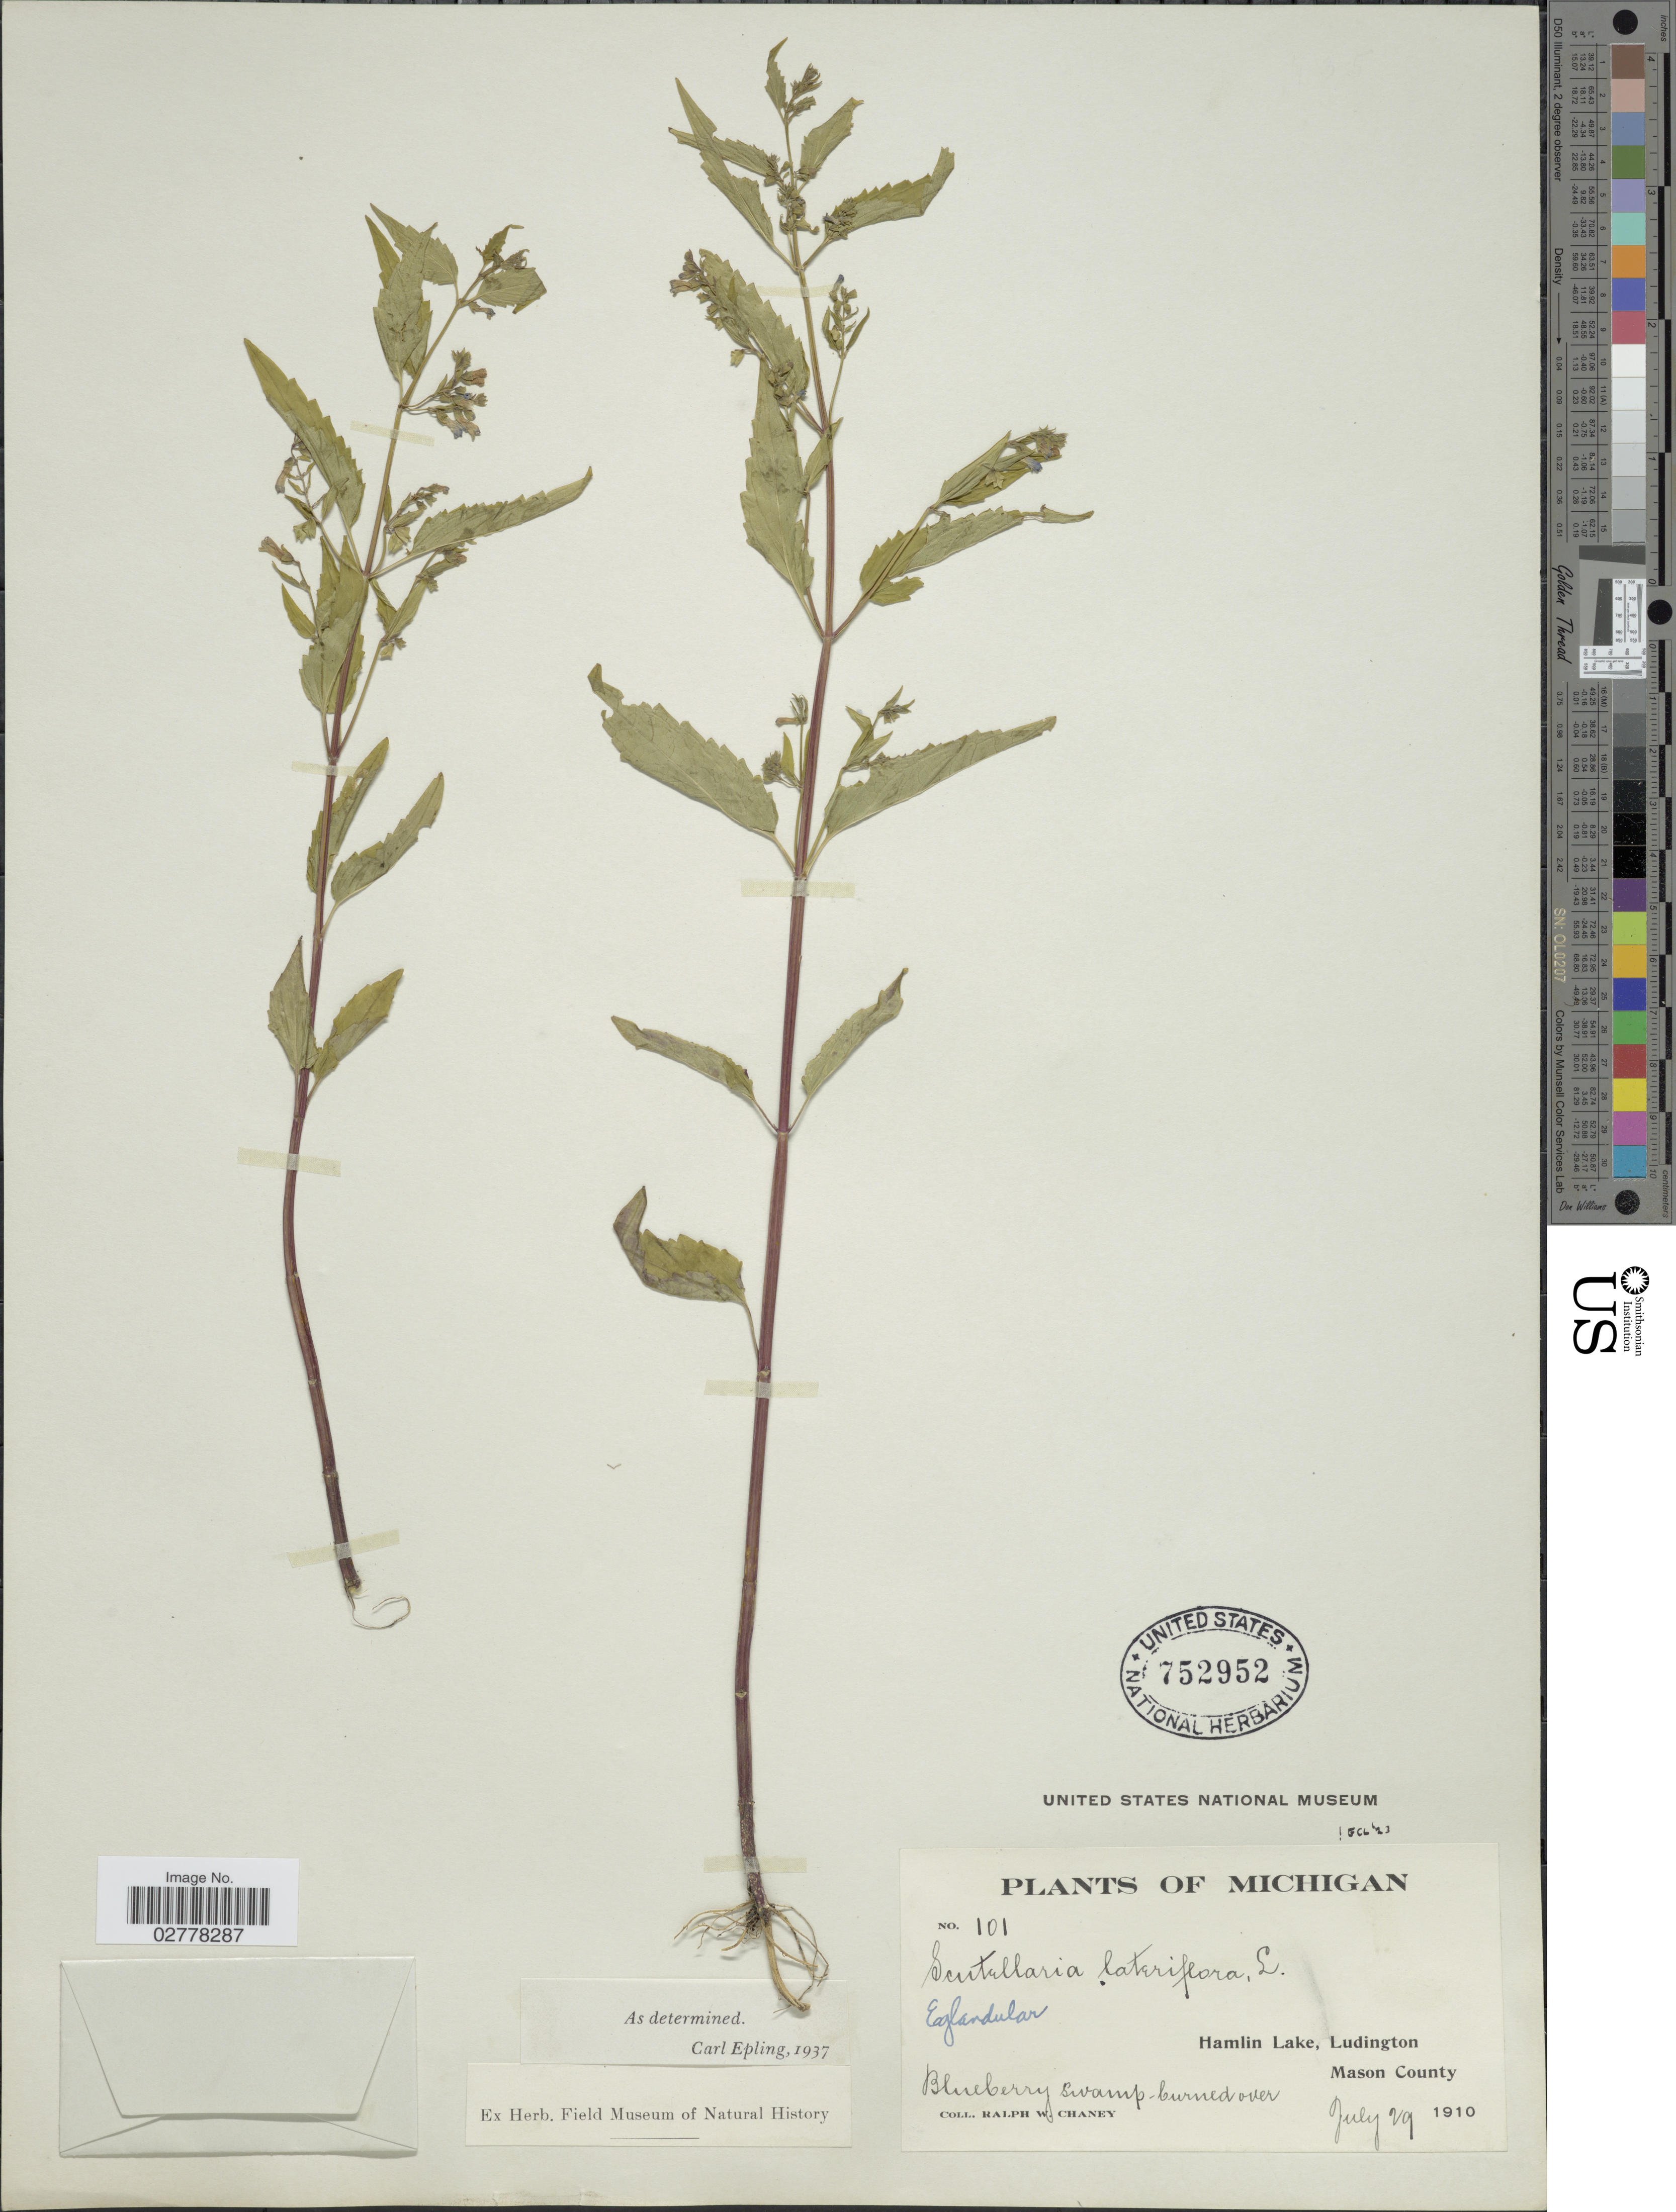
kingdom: Plantae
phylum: Tracheophyta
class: Magnoliopsida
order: Lamiales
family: Lamiaceae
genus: Scutellaria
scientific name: Scutellaria lateriflora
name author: L.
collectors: R. Chaney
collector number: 101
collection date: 1910-07-29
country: United States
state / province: Michigan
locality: Hamlin Lake, Ludington. Mason County. Blueberry swamp-burned over.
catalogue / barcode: US 752952